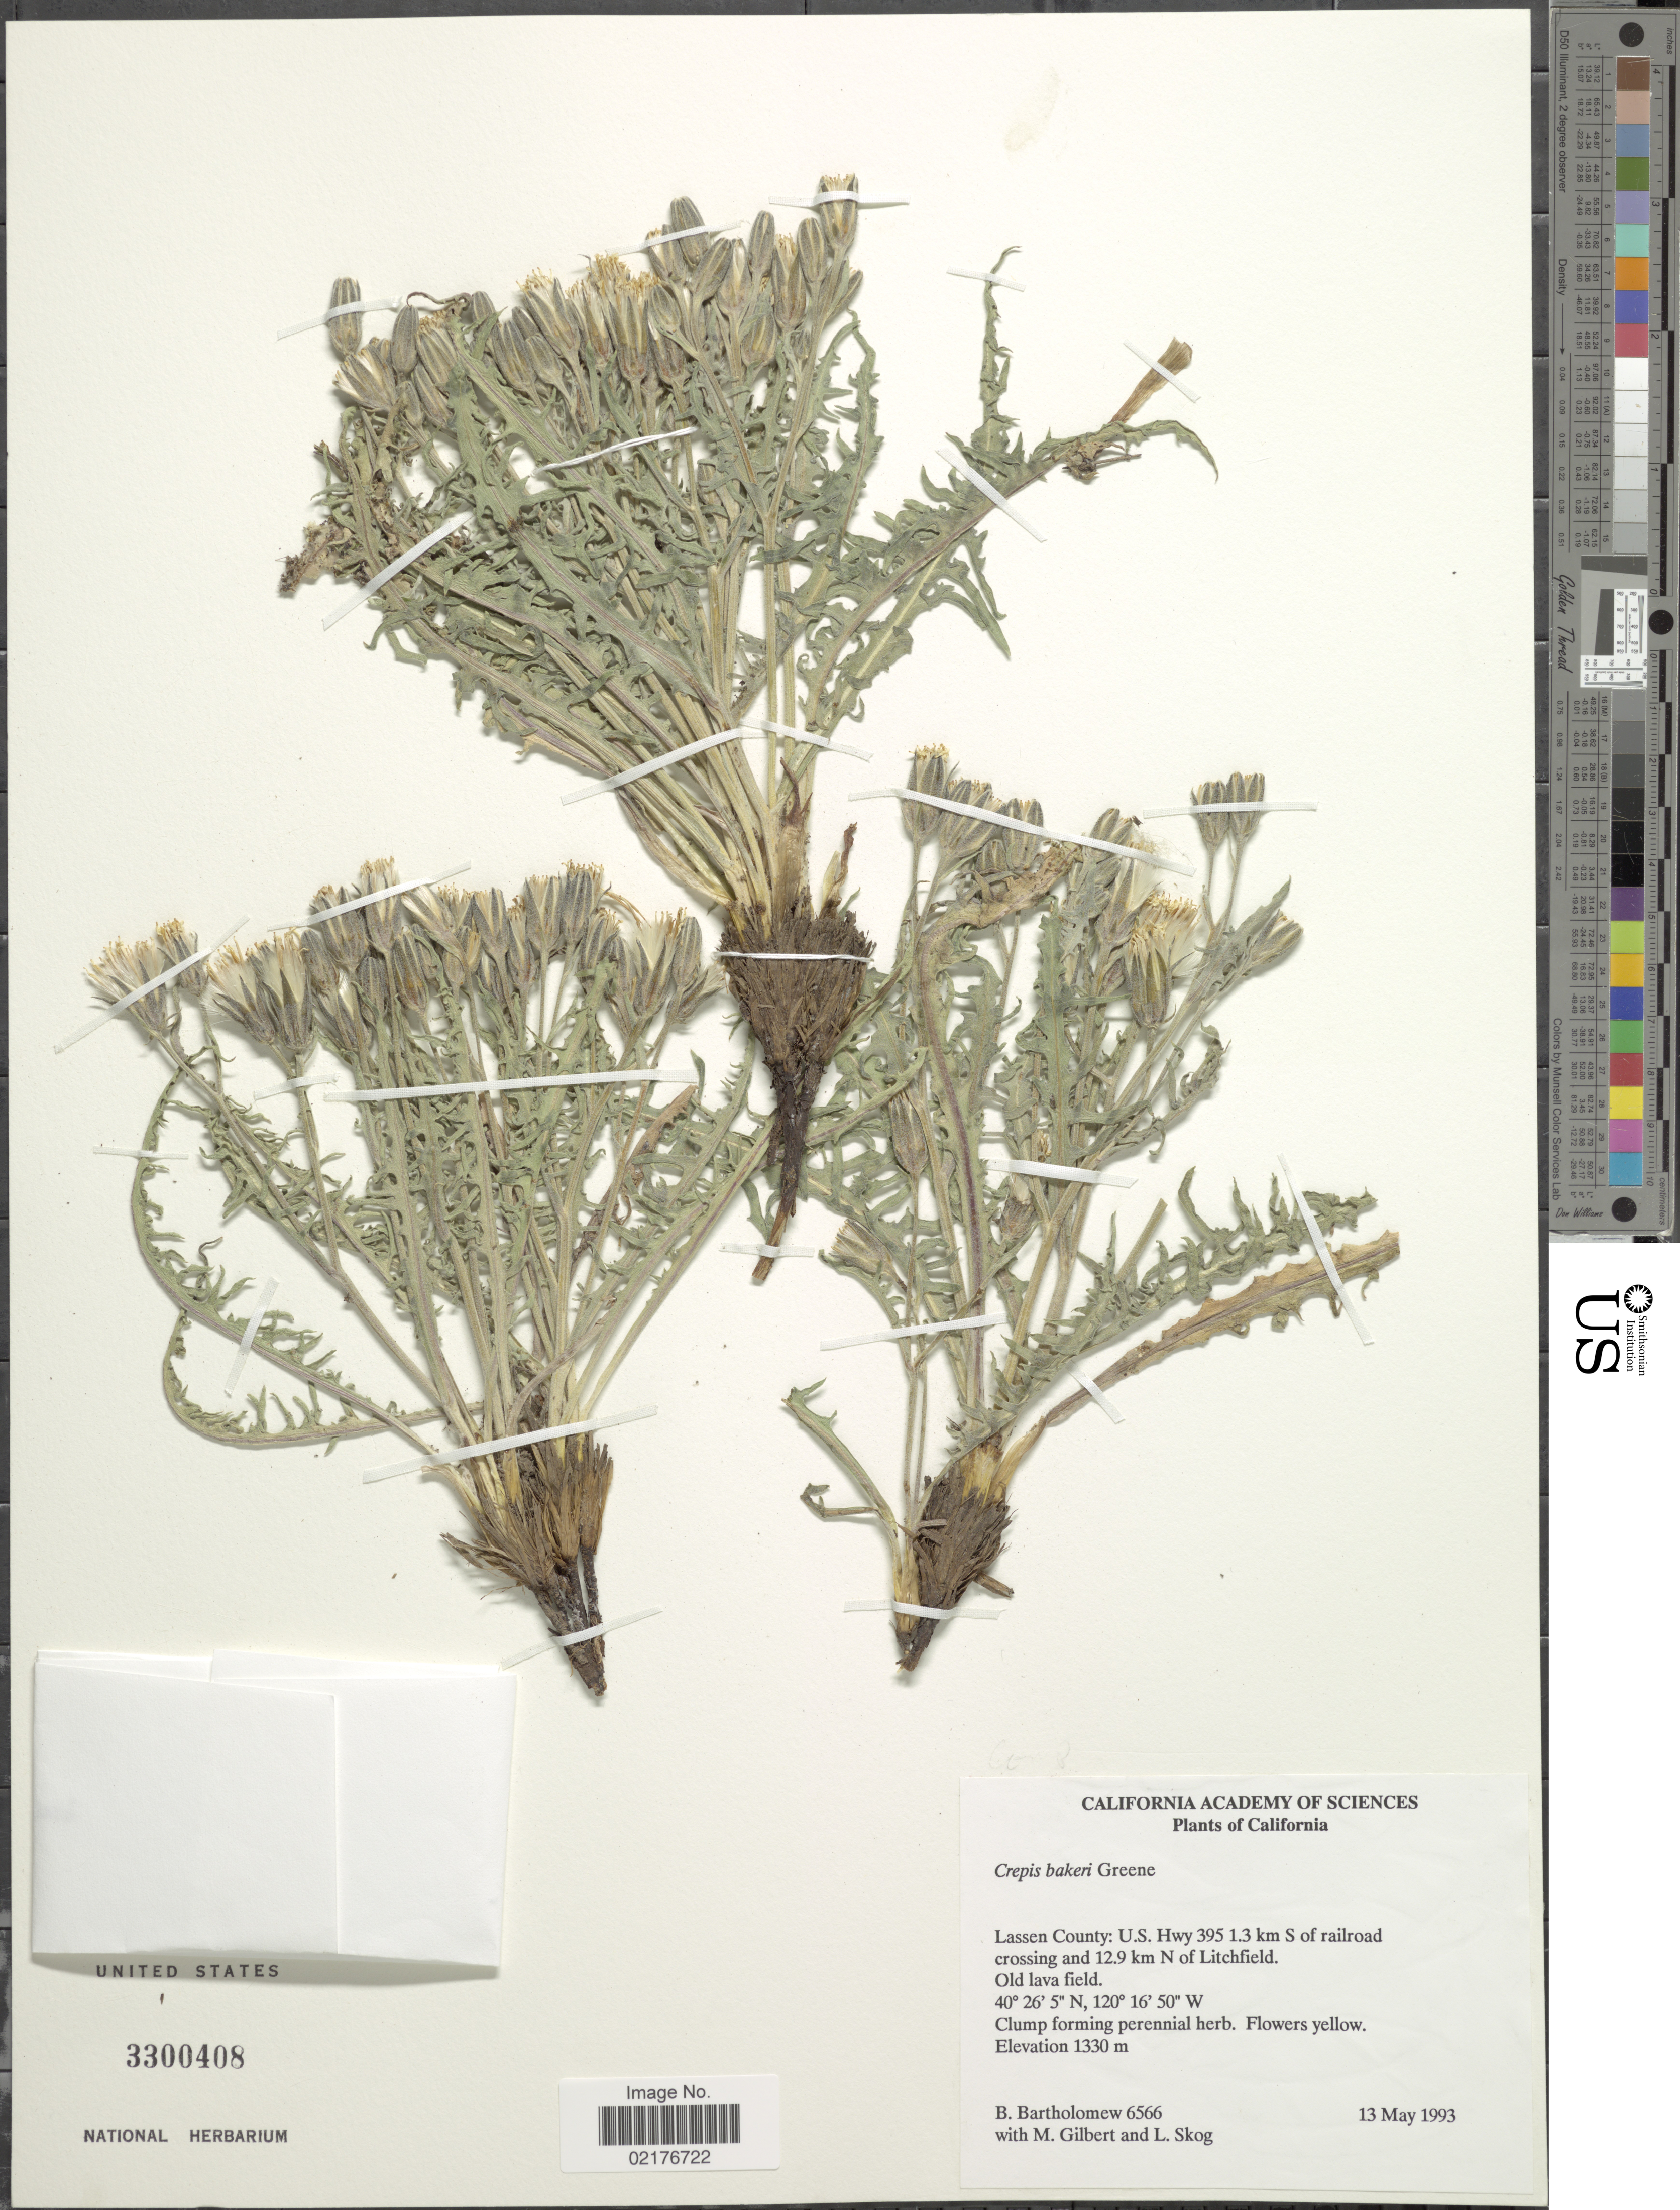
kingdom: Plantae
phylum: Tracheophyta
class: Magnoliopsida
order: Asterales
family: Asteraceae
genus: Crepis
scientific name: Crepis bakeri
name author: Greene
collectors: B. Bartholomew, M. Gilbert & L. E. Skog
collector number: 6566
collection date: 1993-05-13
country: United States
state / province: California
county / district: Lassen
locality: Lassen County: U.S. Hwy 395, 1.3 km S of railroad crossing and 12.9 km N of Litchfield, Old lava field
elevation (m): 1330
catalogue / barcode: US 3300408